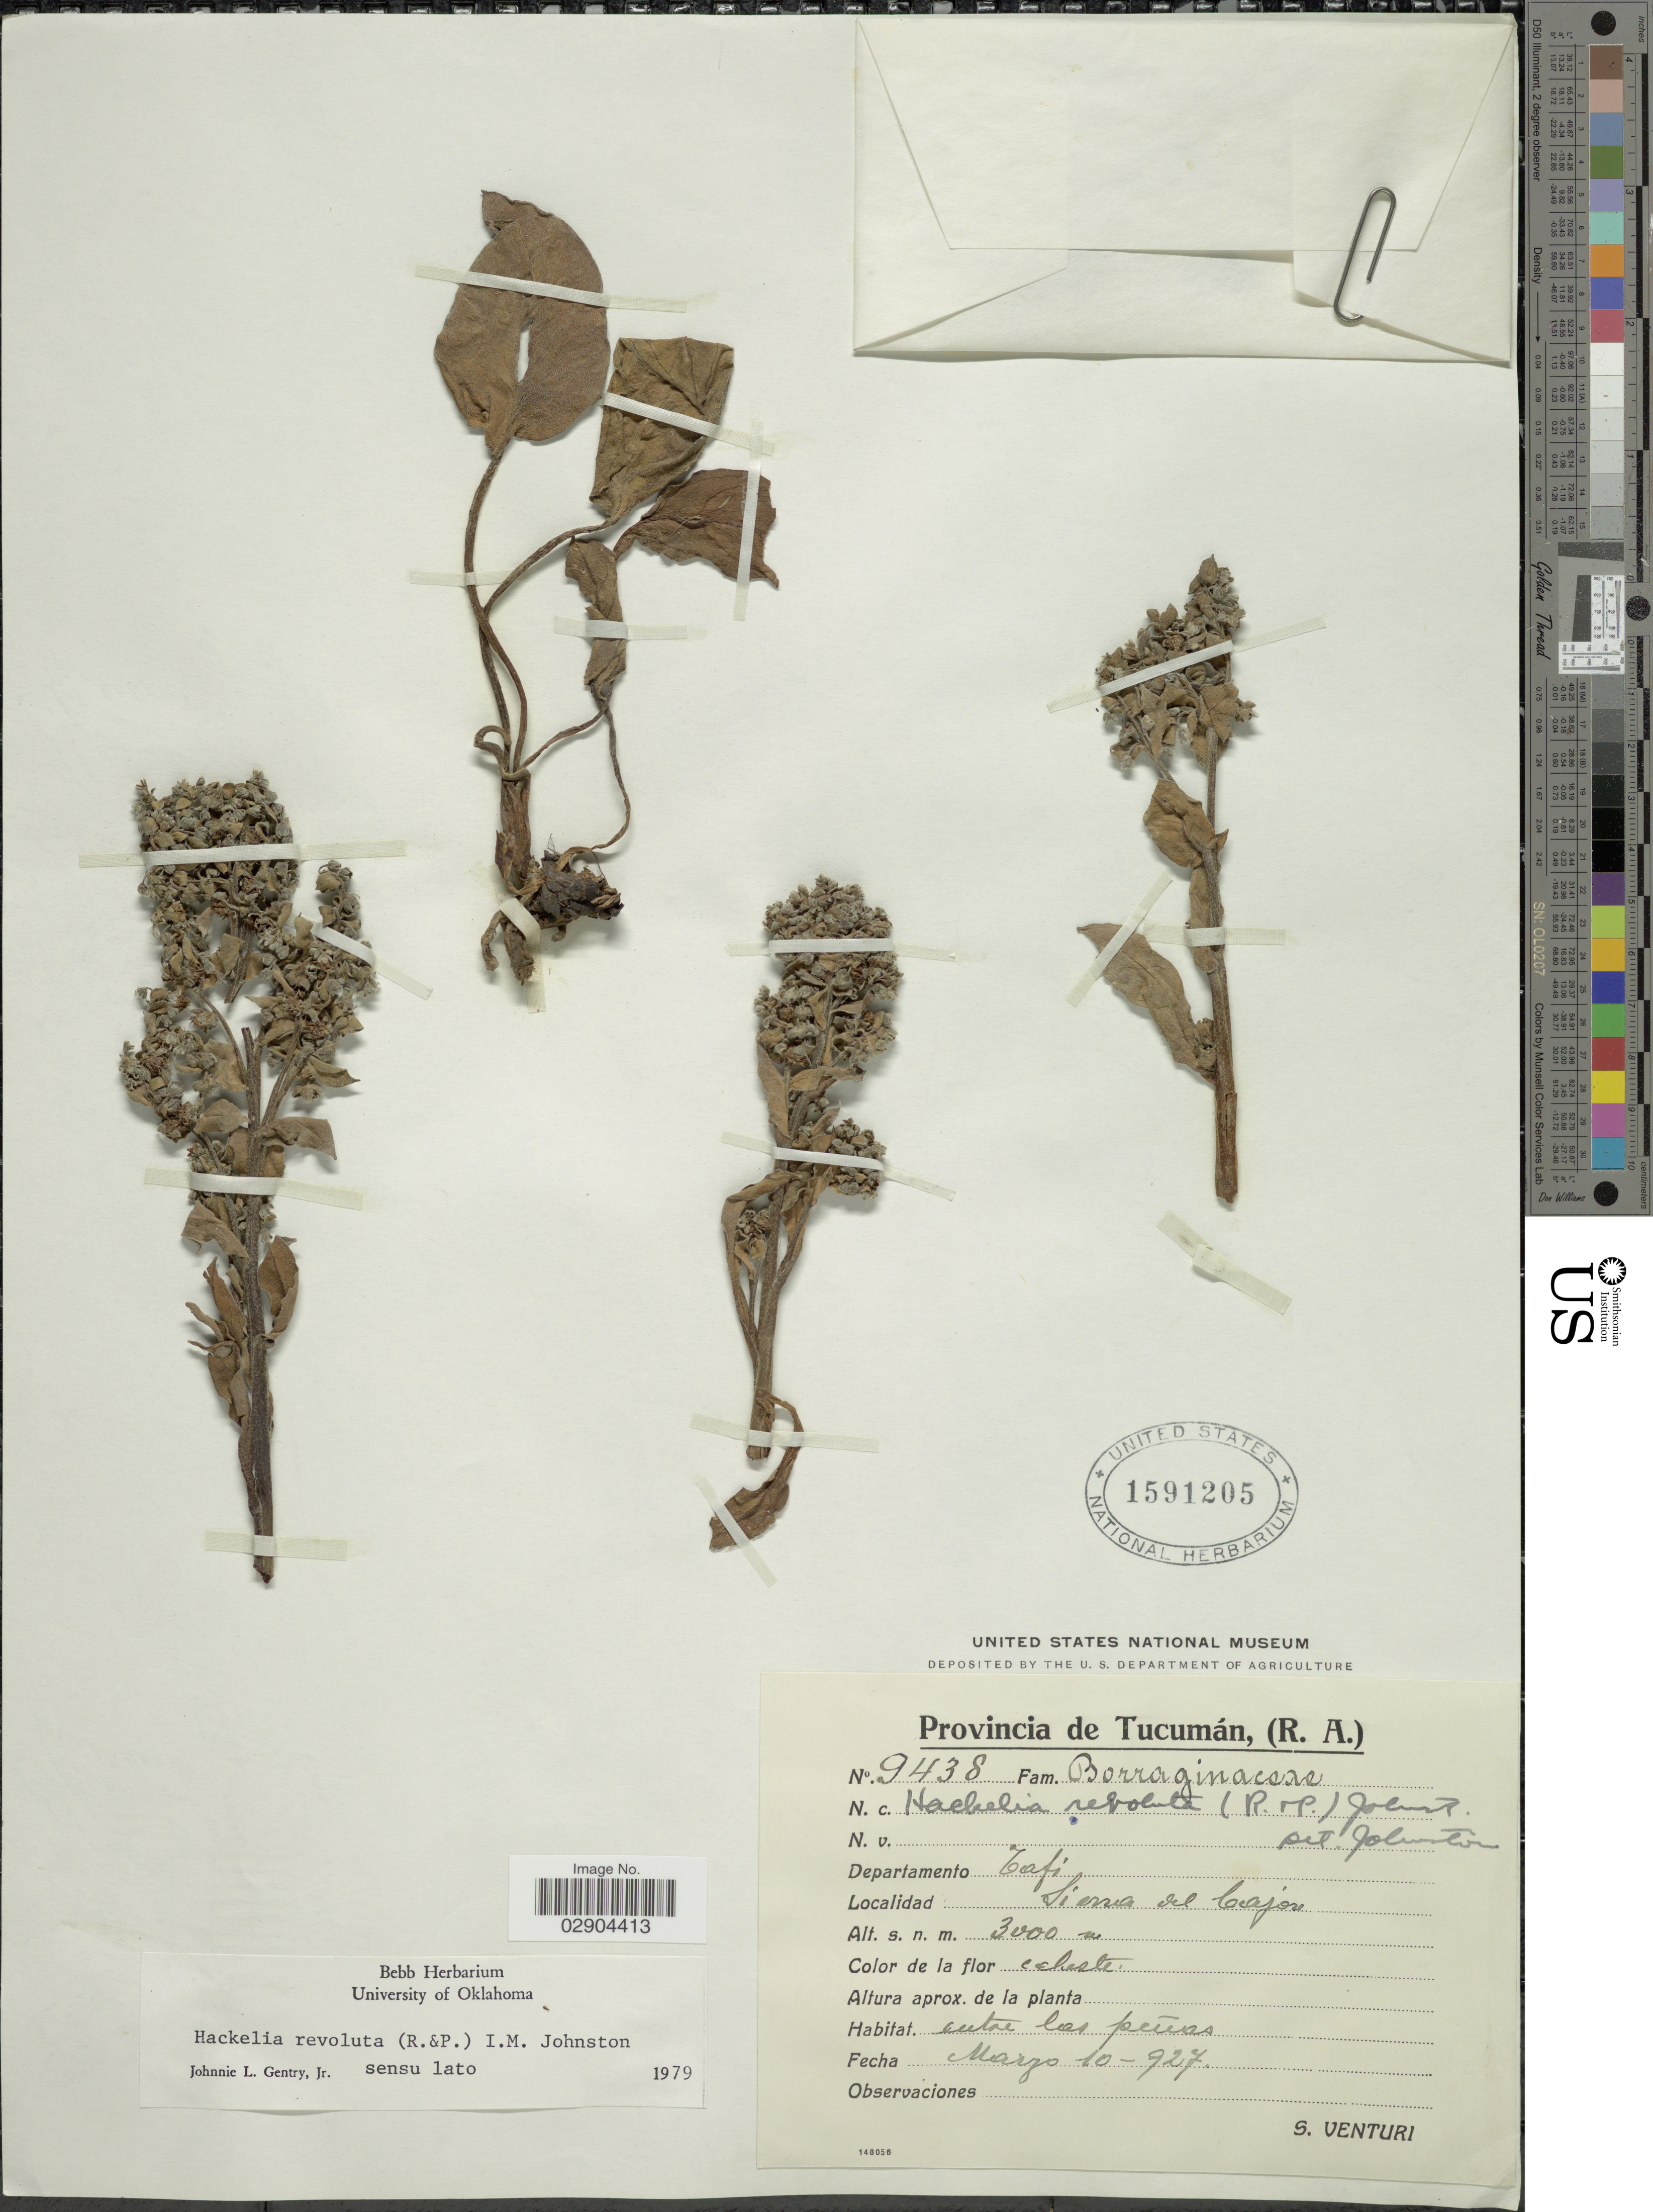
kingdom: Plantae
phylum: Tracheophyta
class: Magnoliopsida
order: Boraginales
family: Boraginaceae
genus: Hackelia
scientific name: Hackelia revoluta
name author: (Ruiz & Pav.) I.M. Johnst.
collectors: S. Venturi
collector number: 9438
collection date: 1927-03-10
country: Argentina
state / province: Tucuman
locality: Provincia de Tucumán, (R.A.). Departamento Tafi. Sierra del Cajon.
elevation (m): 3000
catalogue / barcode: US 1591205